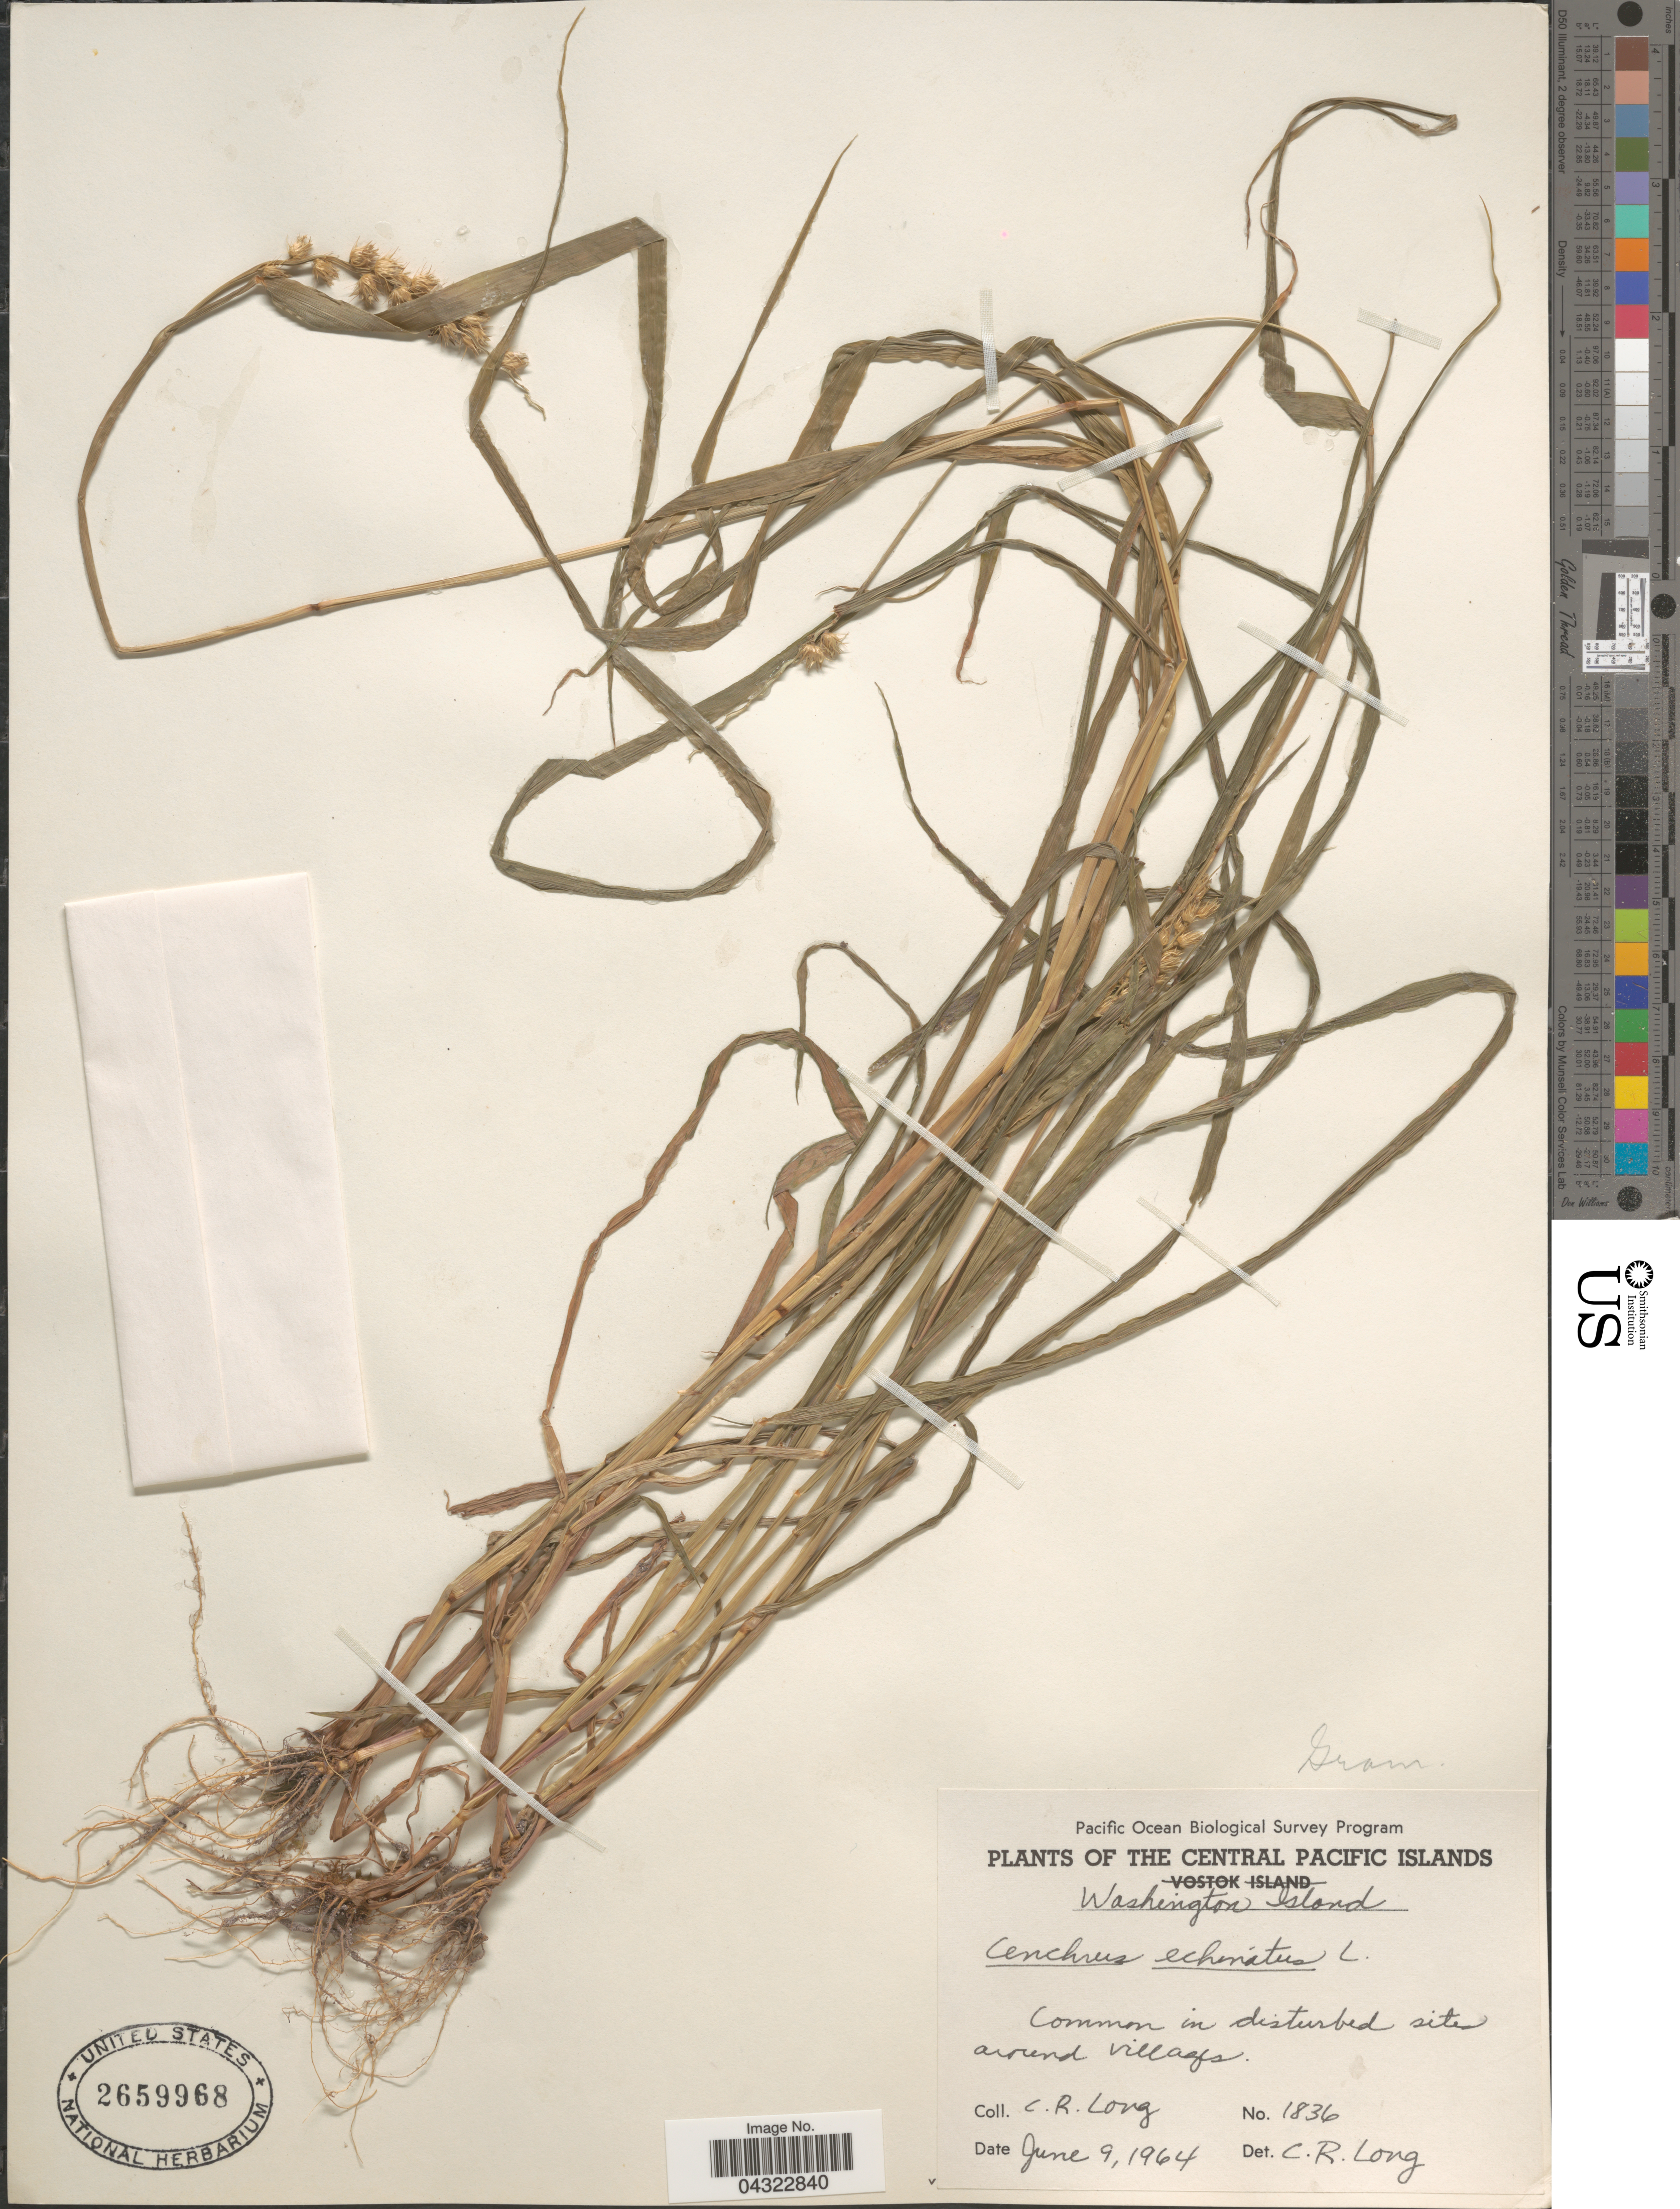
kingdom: Plantae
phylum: Tracheophyta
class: Liliopsida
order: Poales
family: Poaceae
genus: Cenchrus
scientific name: Cenchrus echinatus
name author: L.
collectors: C. R. Long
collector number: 1836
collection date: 1964-06-09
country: Kiribati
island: Teraina [Washington Island]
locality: Pacific Ocean Biological Survey Program. The Central Pacific Islands. Washington Island.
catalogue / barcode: US 2659968